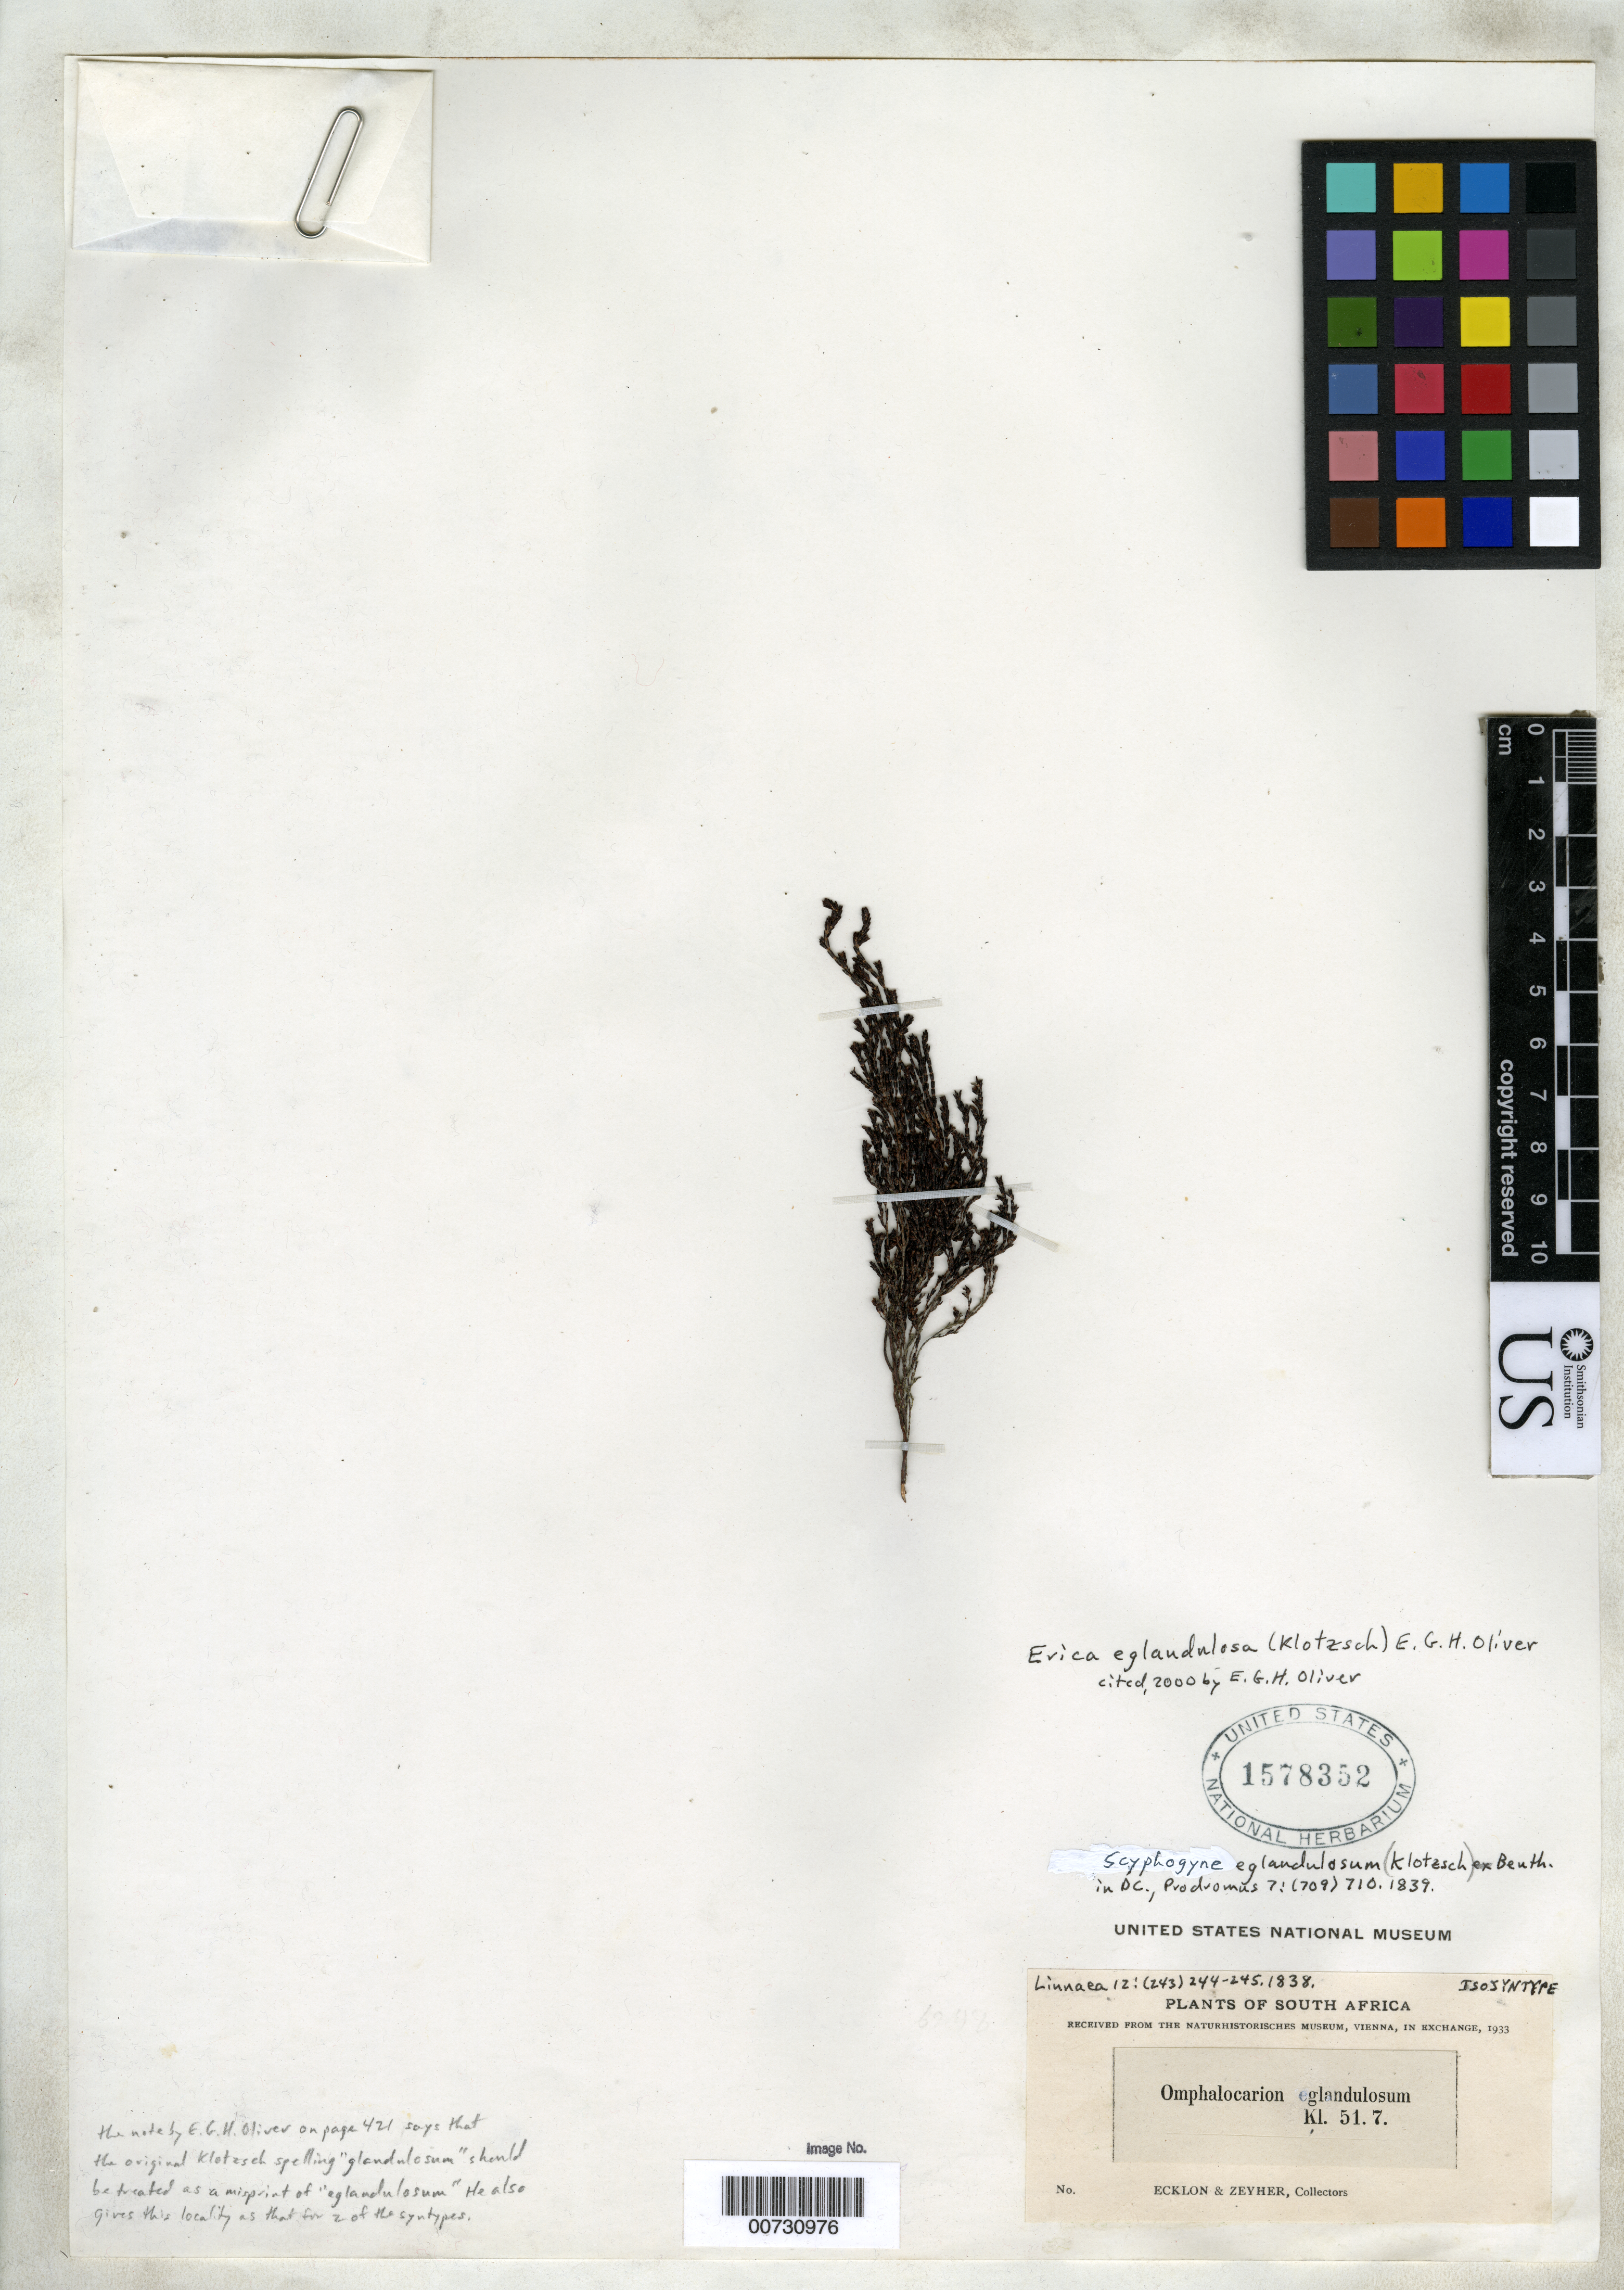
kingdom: Plantae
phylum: Tracheophyta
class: Magnoliopsida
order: Ericales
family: Ericaceae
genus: Omphalocaryon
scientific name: Omphalocaryon eglandulosum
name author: Klotzsch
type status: Isosyntype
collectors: C. F. Ecklon & C. Zeyher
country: South Africa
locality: In Zwartberg and at hotsprings near Caledon, alt. III, IV and in hills in vicinity, alt. II [fide Oliver, 2000, US label sin loc.].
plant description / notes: Collection (but not US sheet) cited 2000 by E.G.H. Oliver, Contr. Bolus Herb. 19. Erroneously published as "glandulosum" in protologue (see discussion by Oliver).; "Omphalocarion eglandulosum Kl. 51.7". Lectotypified on Ecklon & Zeyher 302 by Oliver (2000, lectotype: S).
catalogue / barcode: US 1578352